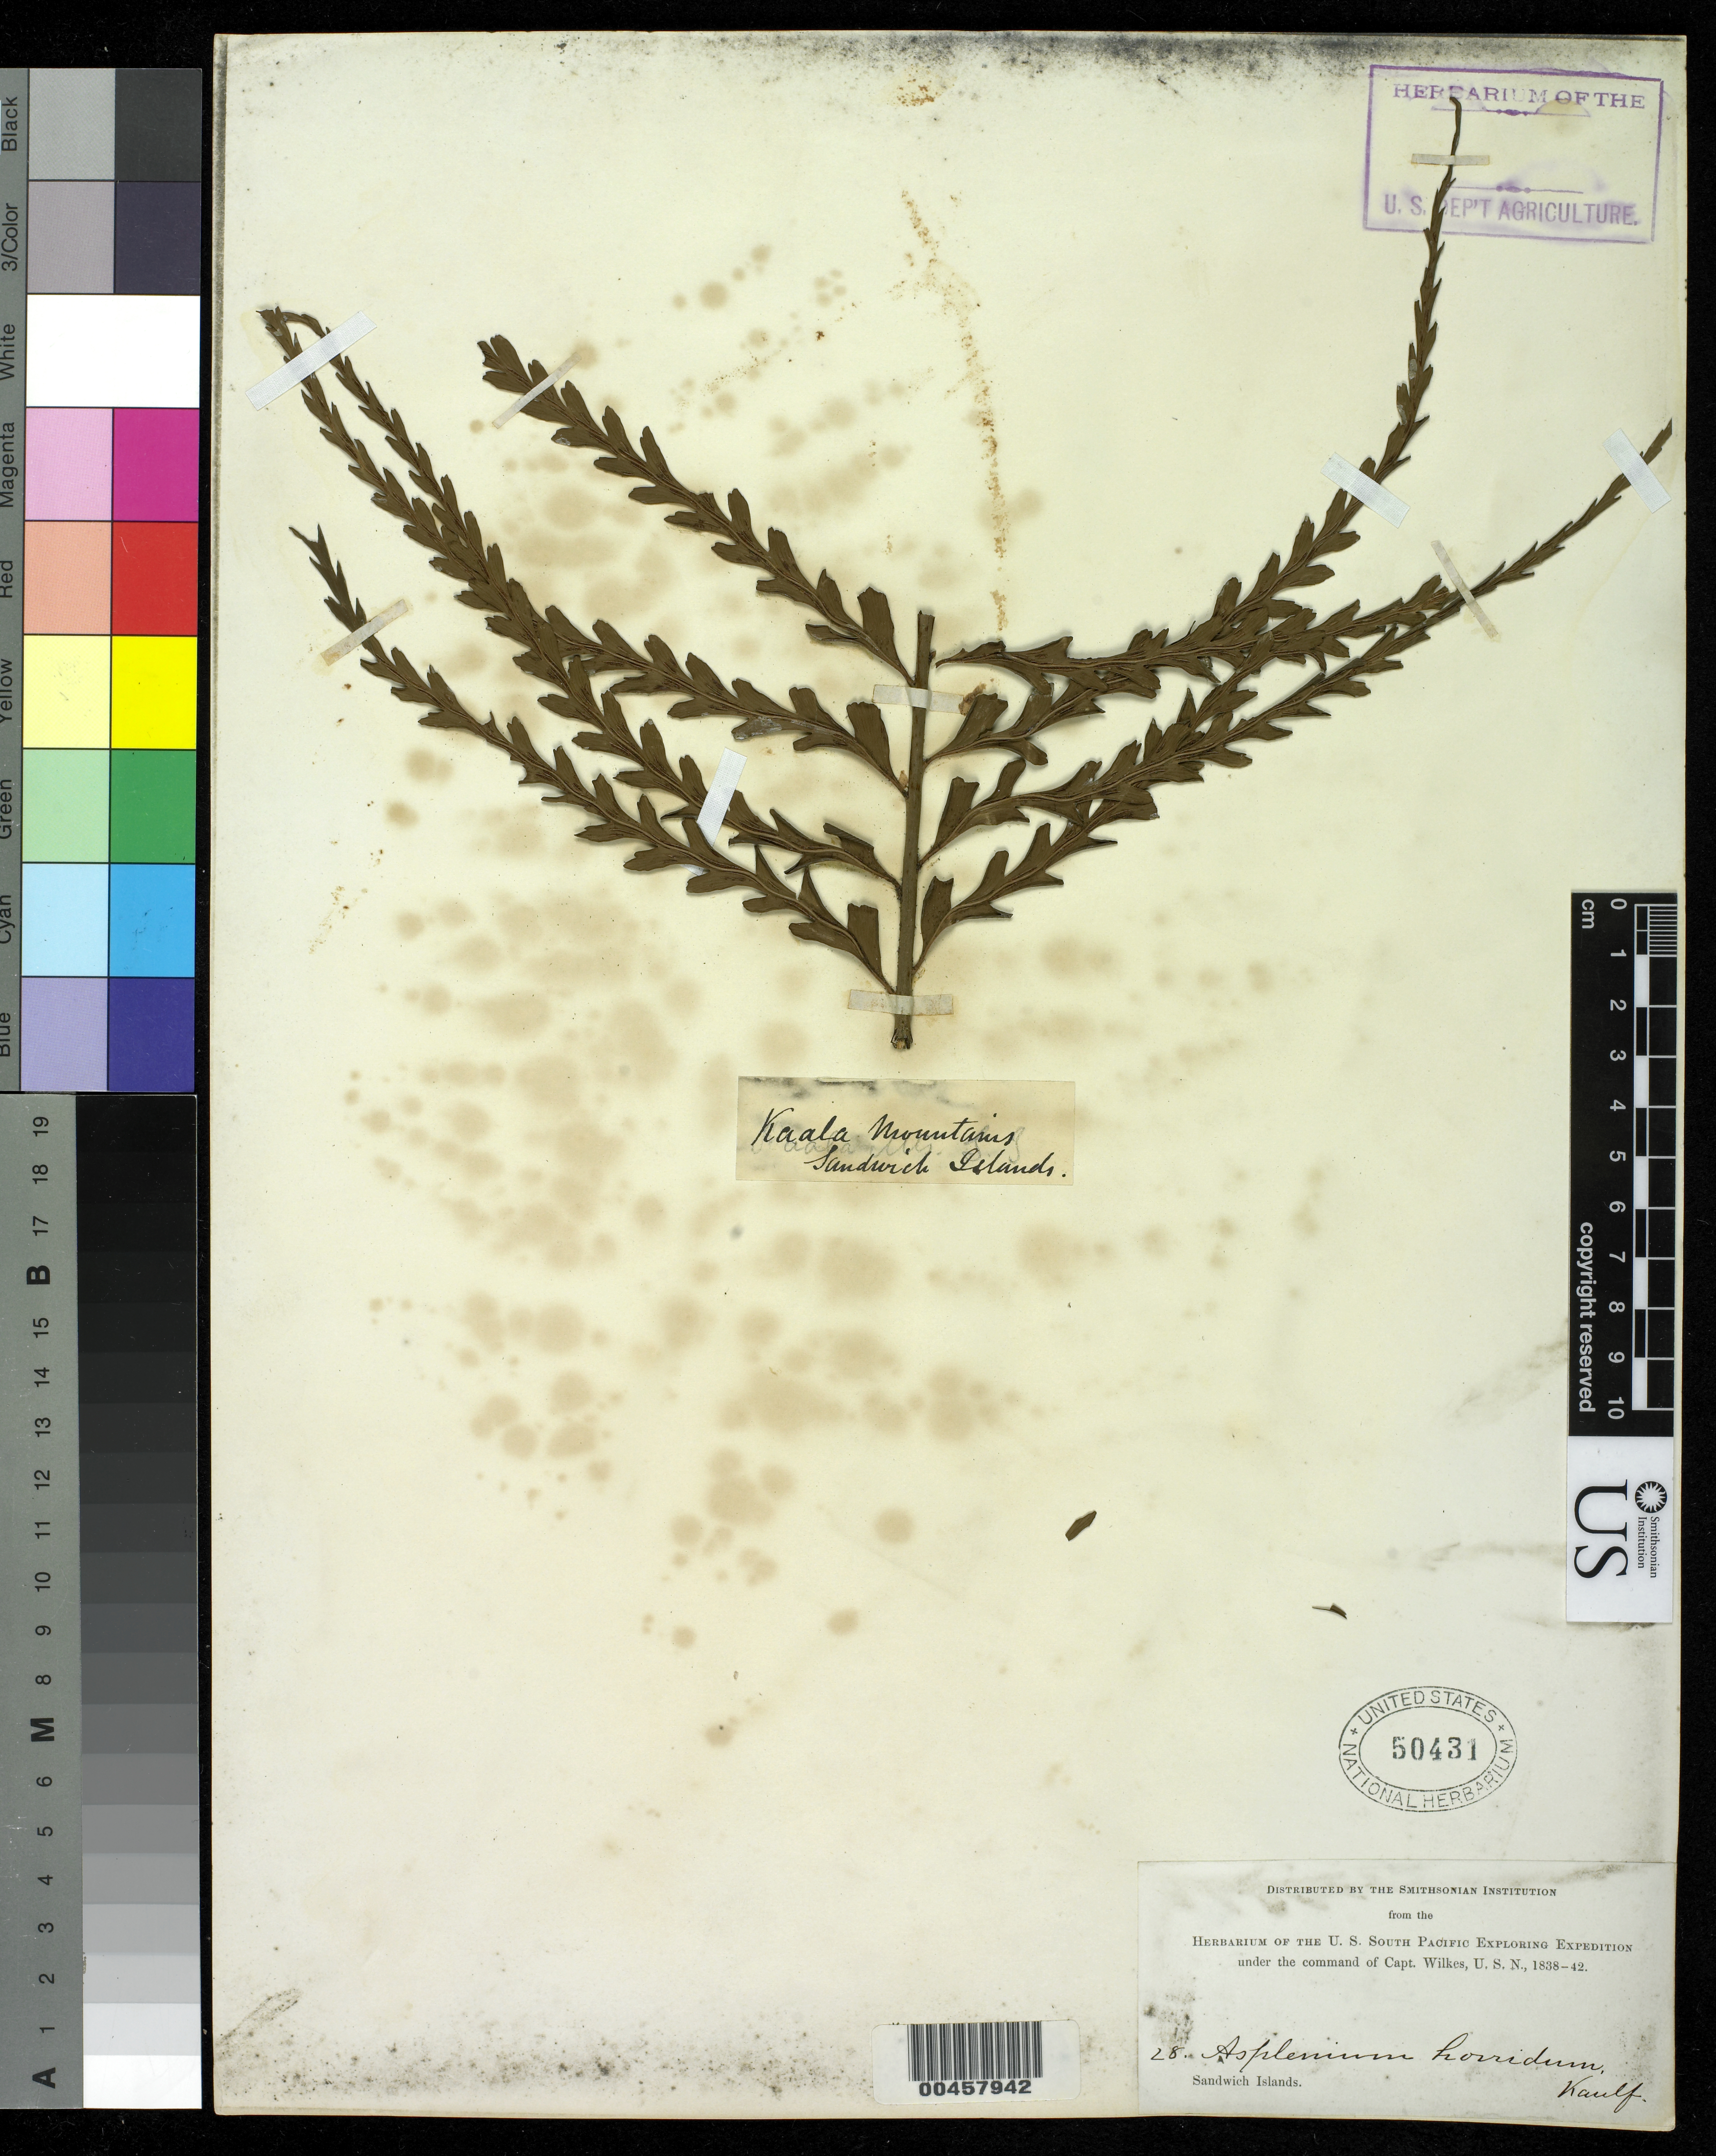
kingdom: Plantae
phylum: Tracheophyta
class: Polypodiopsida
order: Polypodiales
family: Aspleniaceae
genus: Asplenium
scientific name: Asplenium horridum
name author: Kaulf.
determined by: Salgado, A. E.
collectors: Wilkes Explor. Exped.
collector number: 28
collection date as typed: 1838 to -- --- 1842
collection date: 1838/1842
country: United States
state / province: Hawaii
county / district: Kauai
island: Kaua'i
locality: Kaala Mountains, Sandwich Islands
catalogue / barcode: US 50431